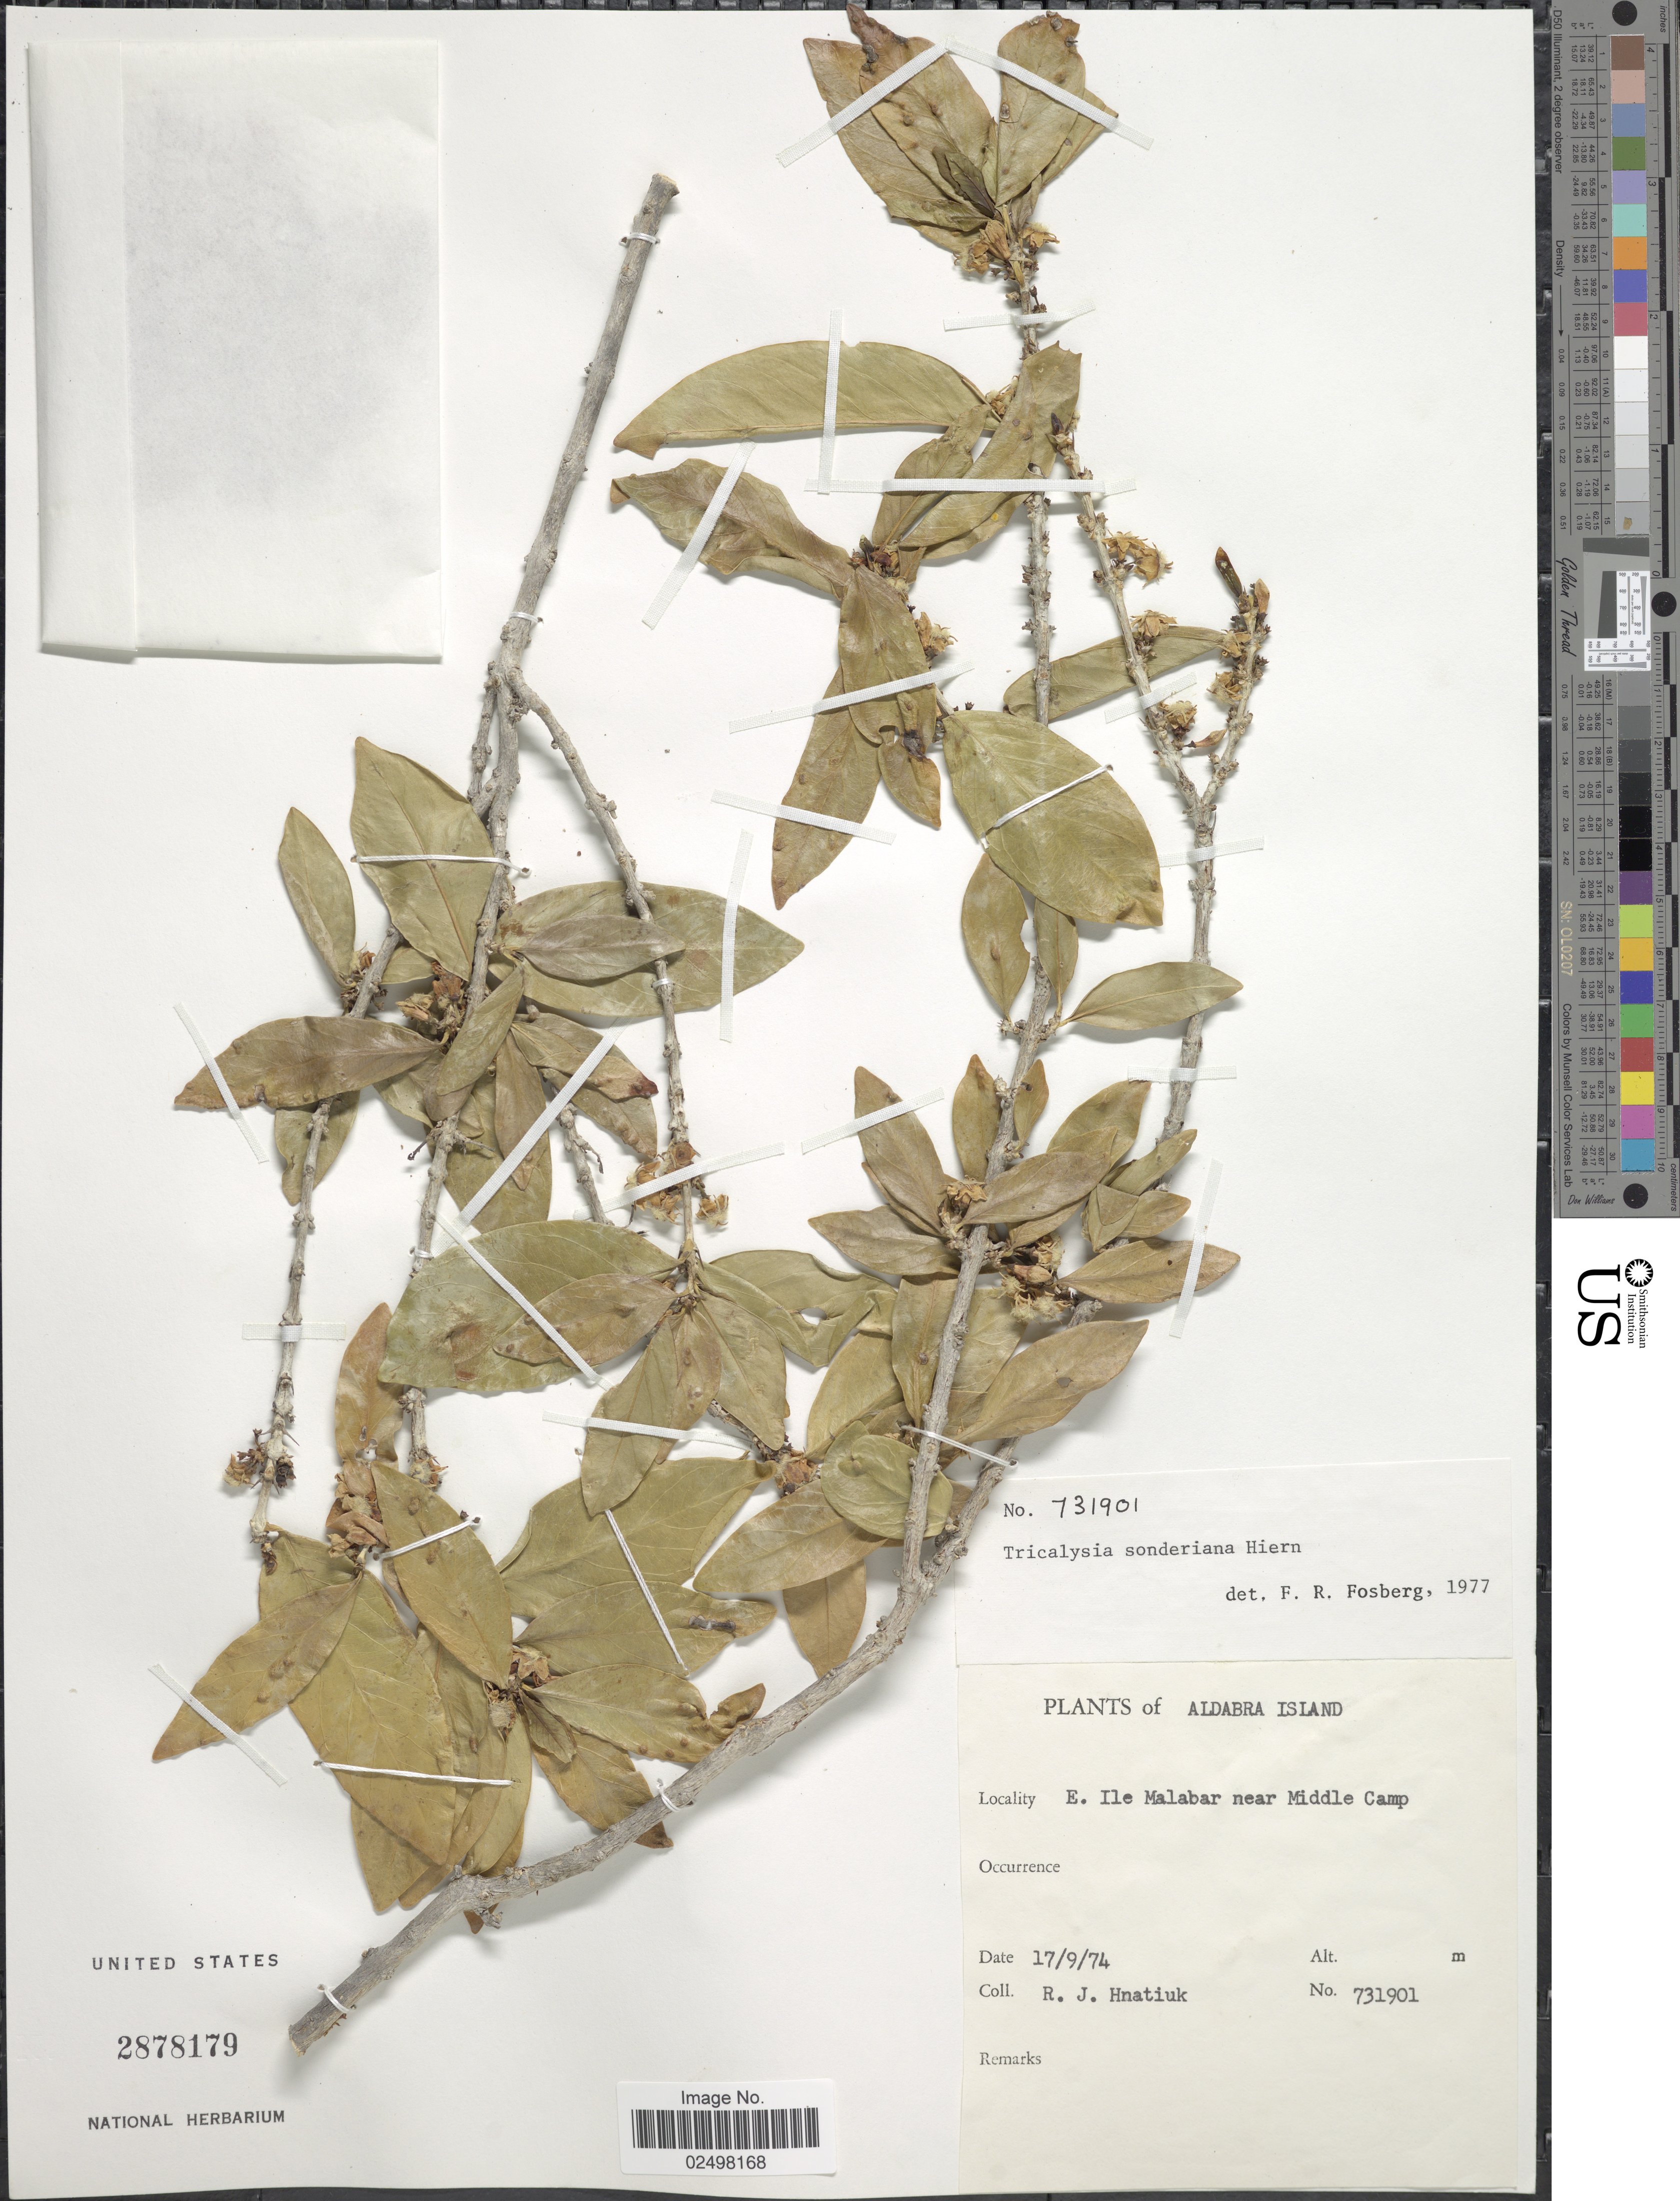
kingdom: Plantae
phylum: Tracheophyta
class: Magnoliopsida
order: Gentianales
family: Rubiaceae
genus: Tricalysia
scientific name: Tricalysia sonderiana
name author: Hiern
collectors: R. Hnatiuk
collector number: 731901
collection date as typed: Transcribed d/m/y: 17/9/74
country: Seychelles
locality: Aldabra Island. E. Ile Malabar, near Middle camp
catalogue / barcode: US 2878179